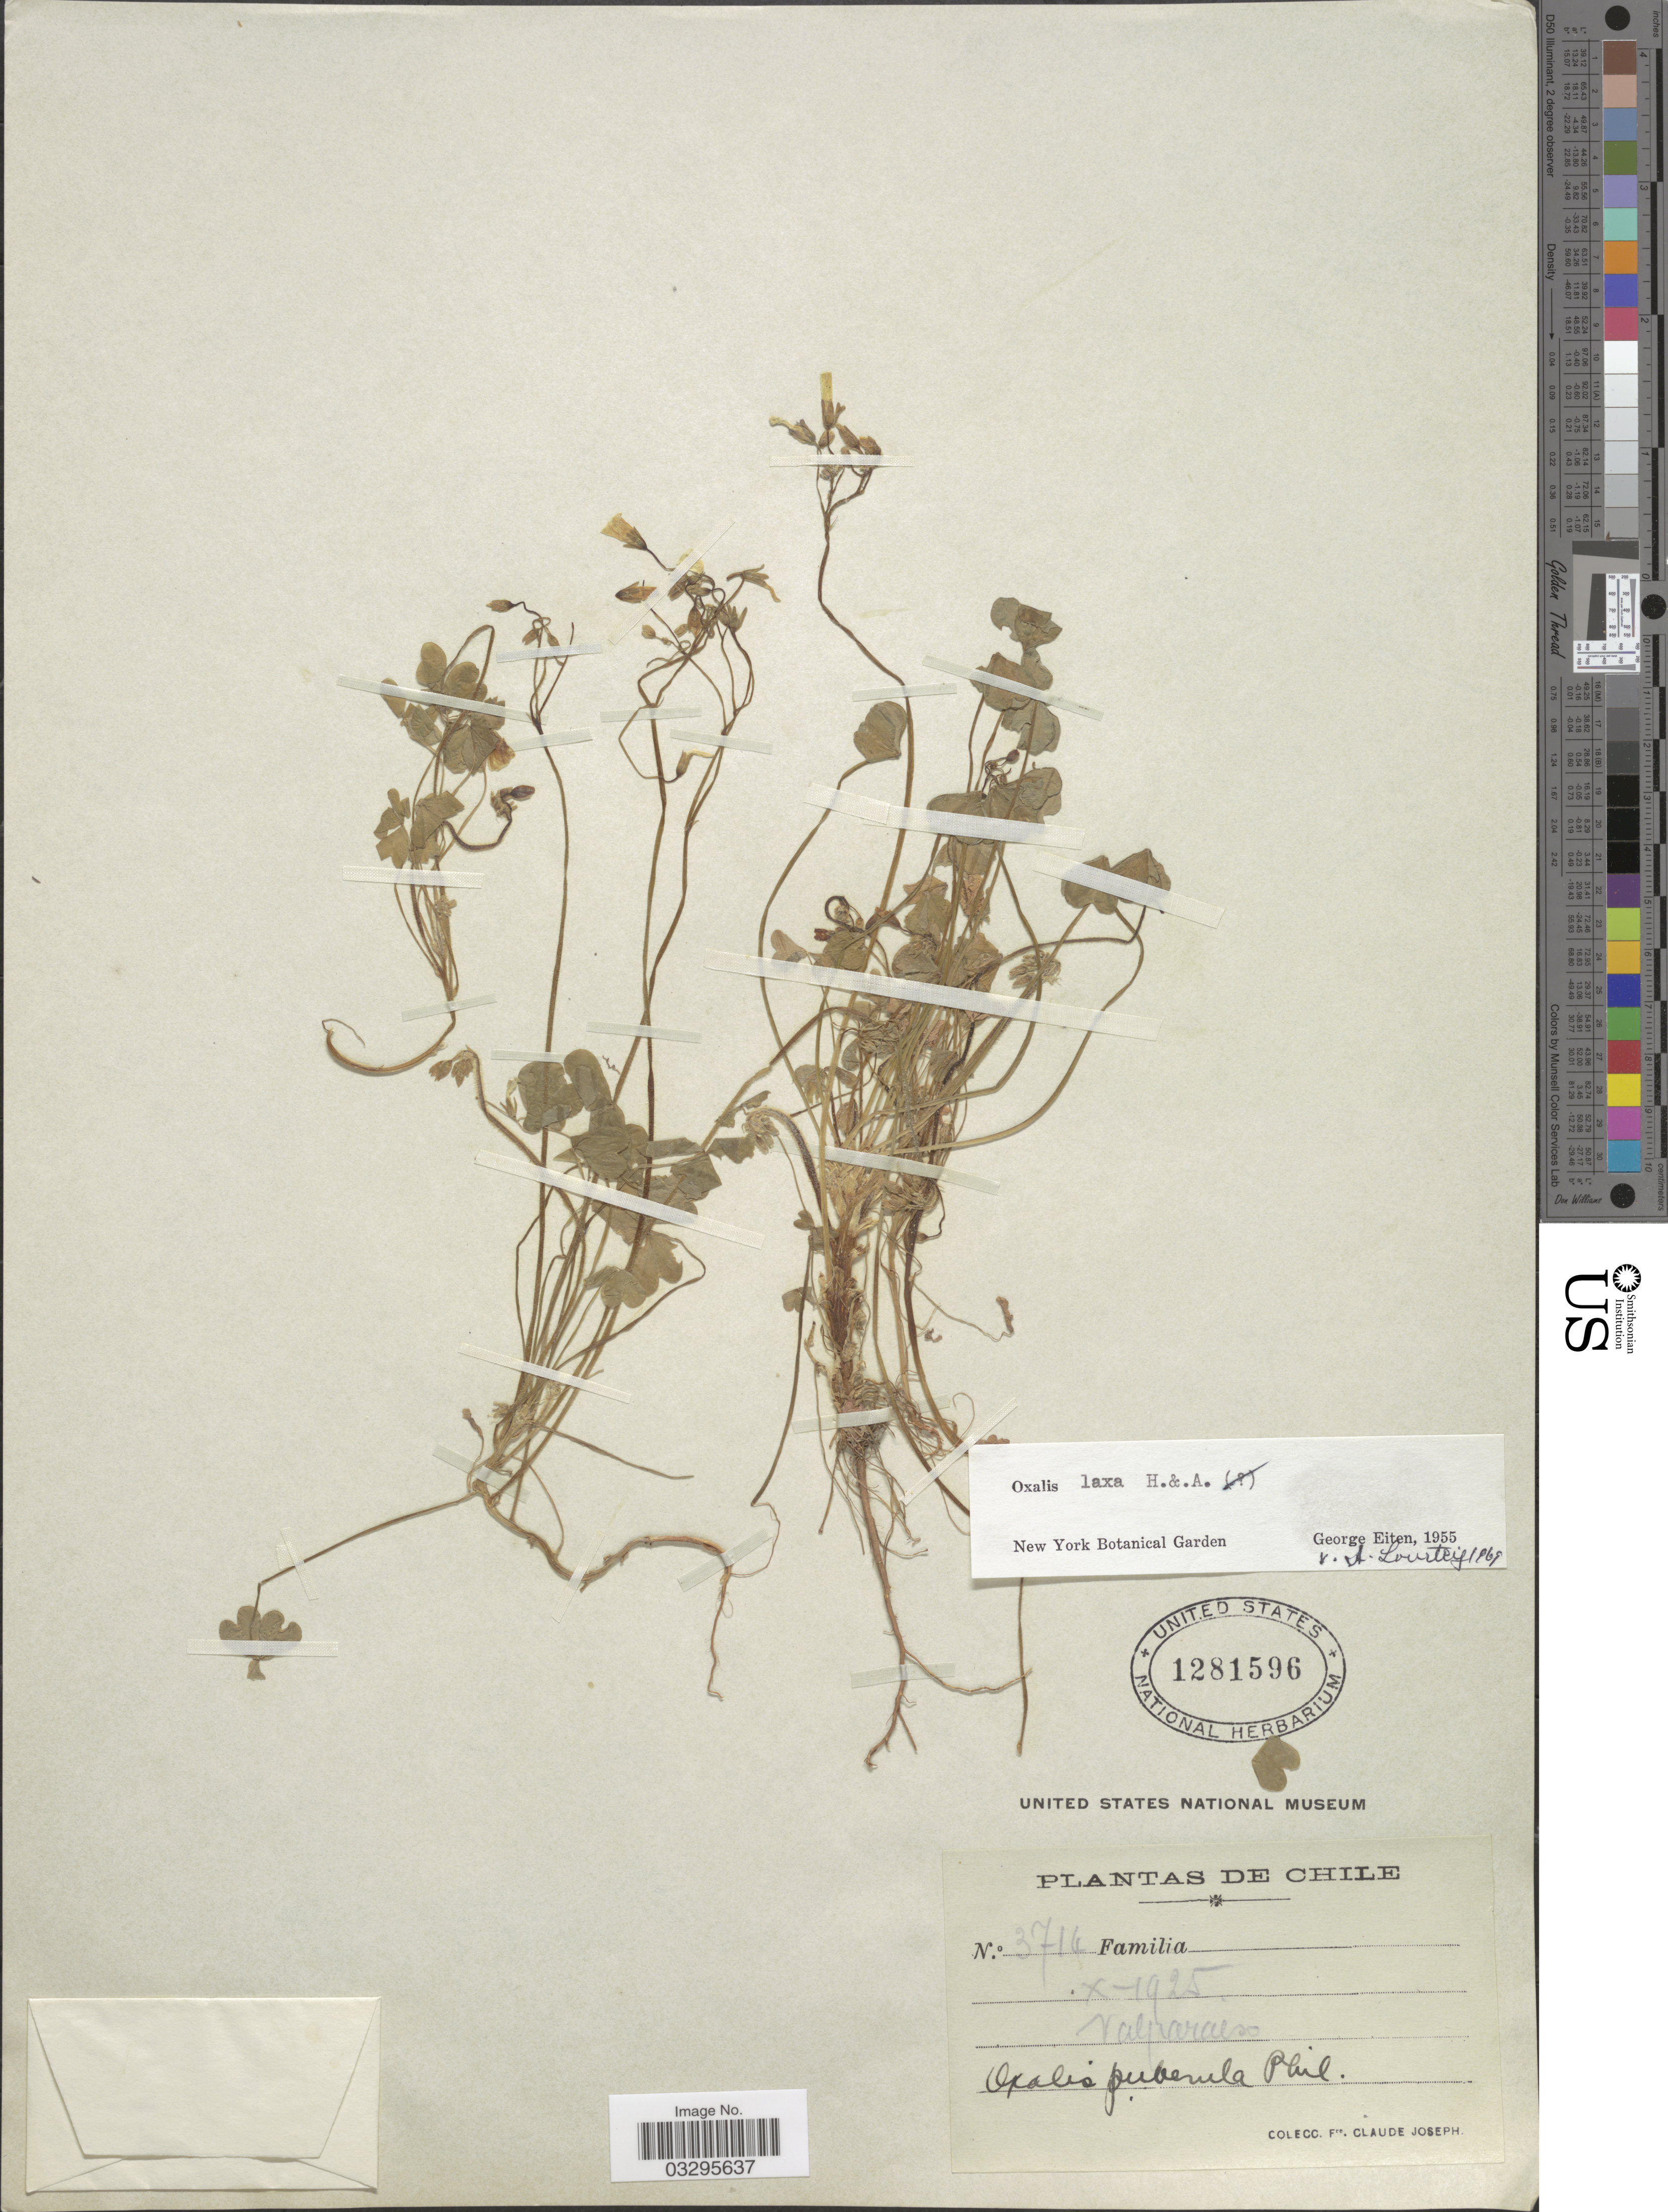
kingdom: Plantae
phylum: Tracheophyta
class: Magnoliopsida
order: Oxalidales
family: Oxalidaceae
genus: Oxalis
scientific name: Oxalis laxa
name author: Hook. & Arn.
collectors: Bro. Claude-Joseph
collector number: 3714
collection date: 1925-10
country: Chile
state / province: Valparaíso (V)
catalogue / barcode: US 1281596